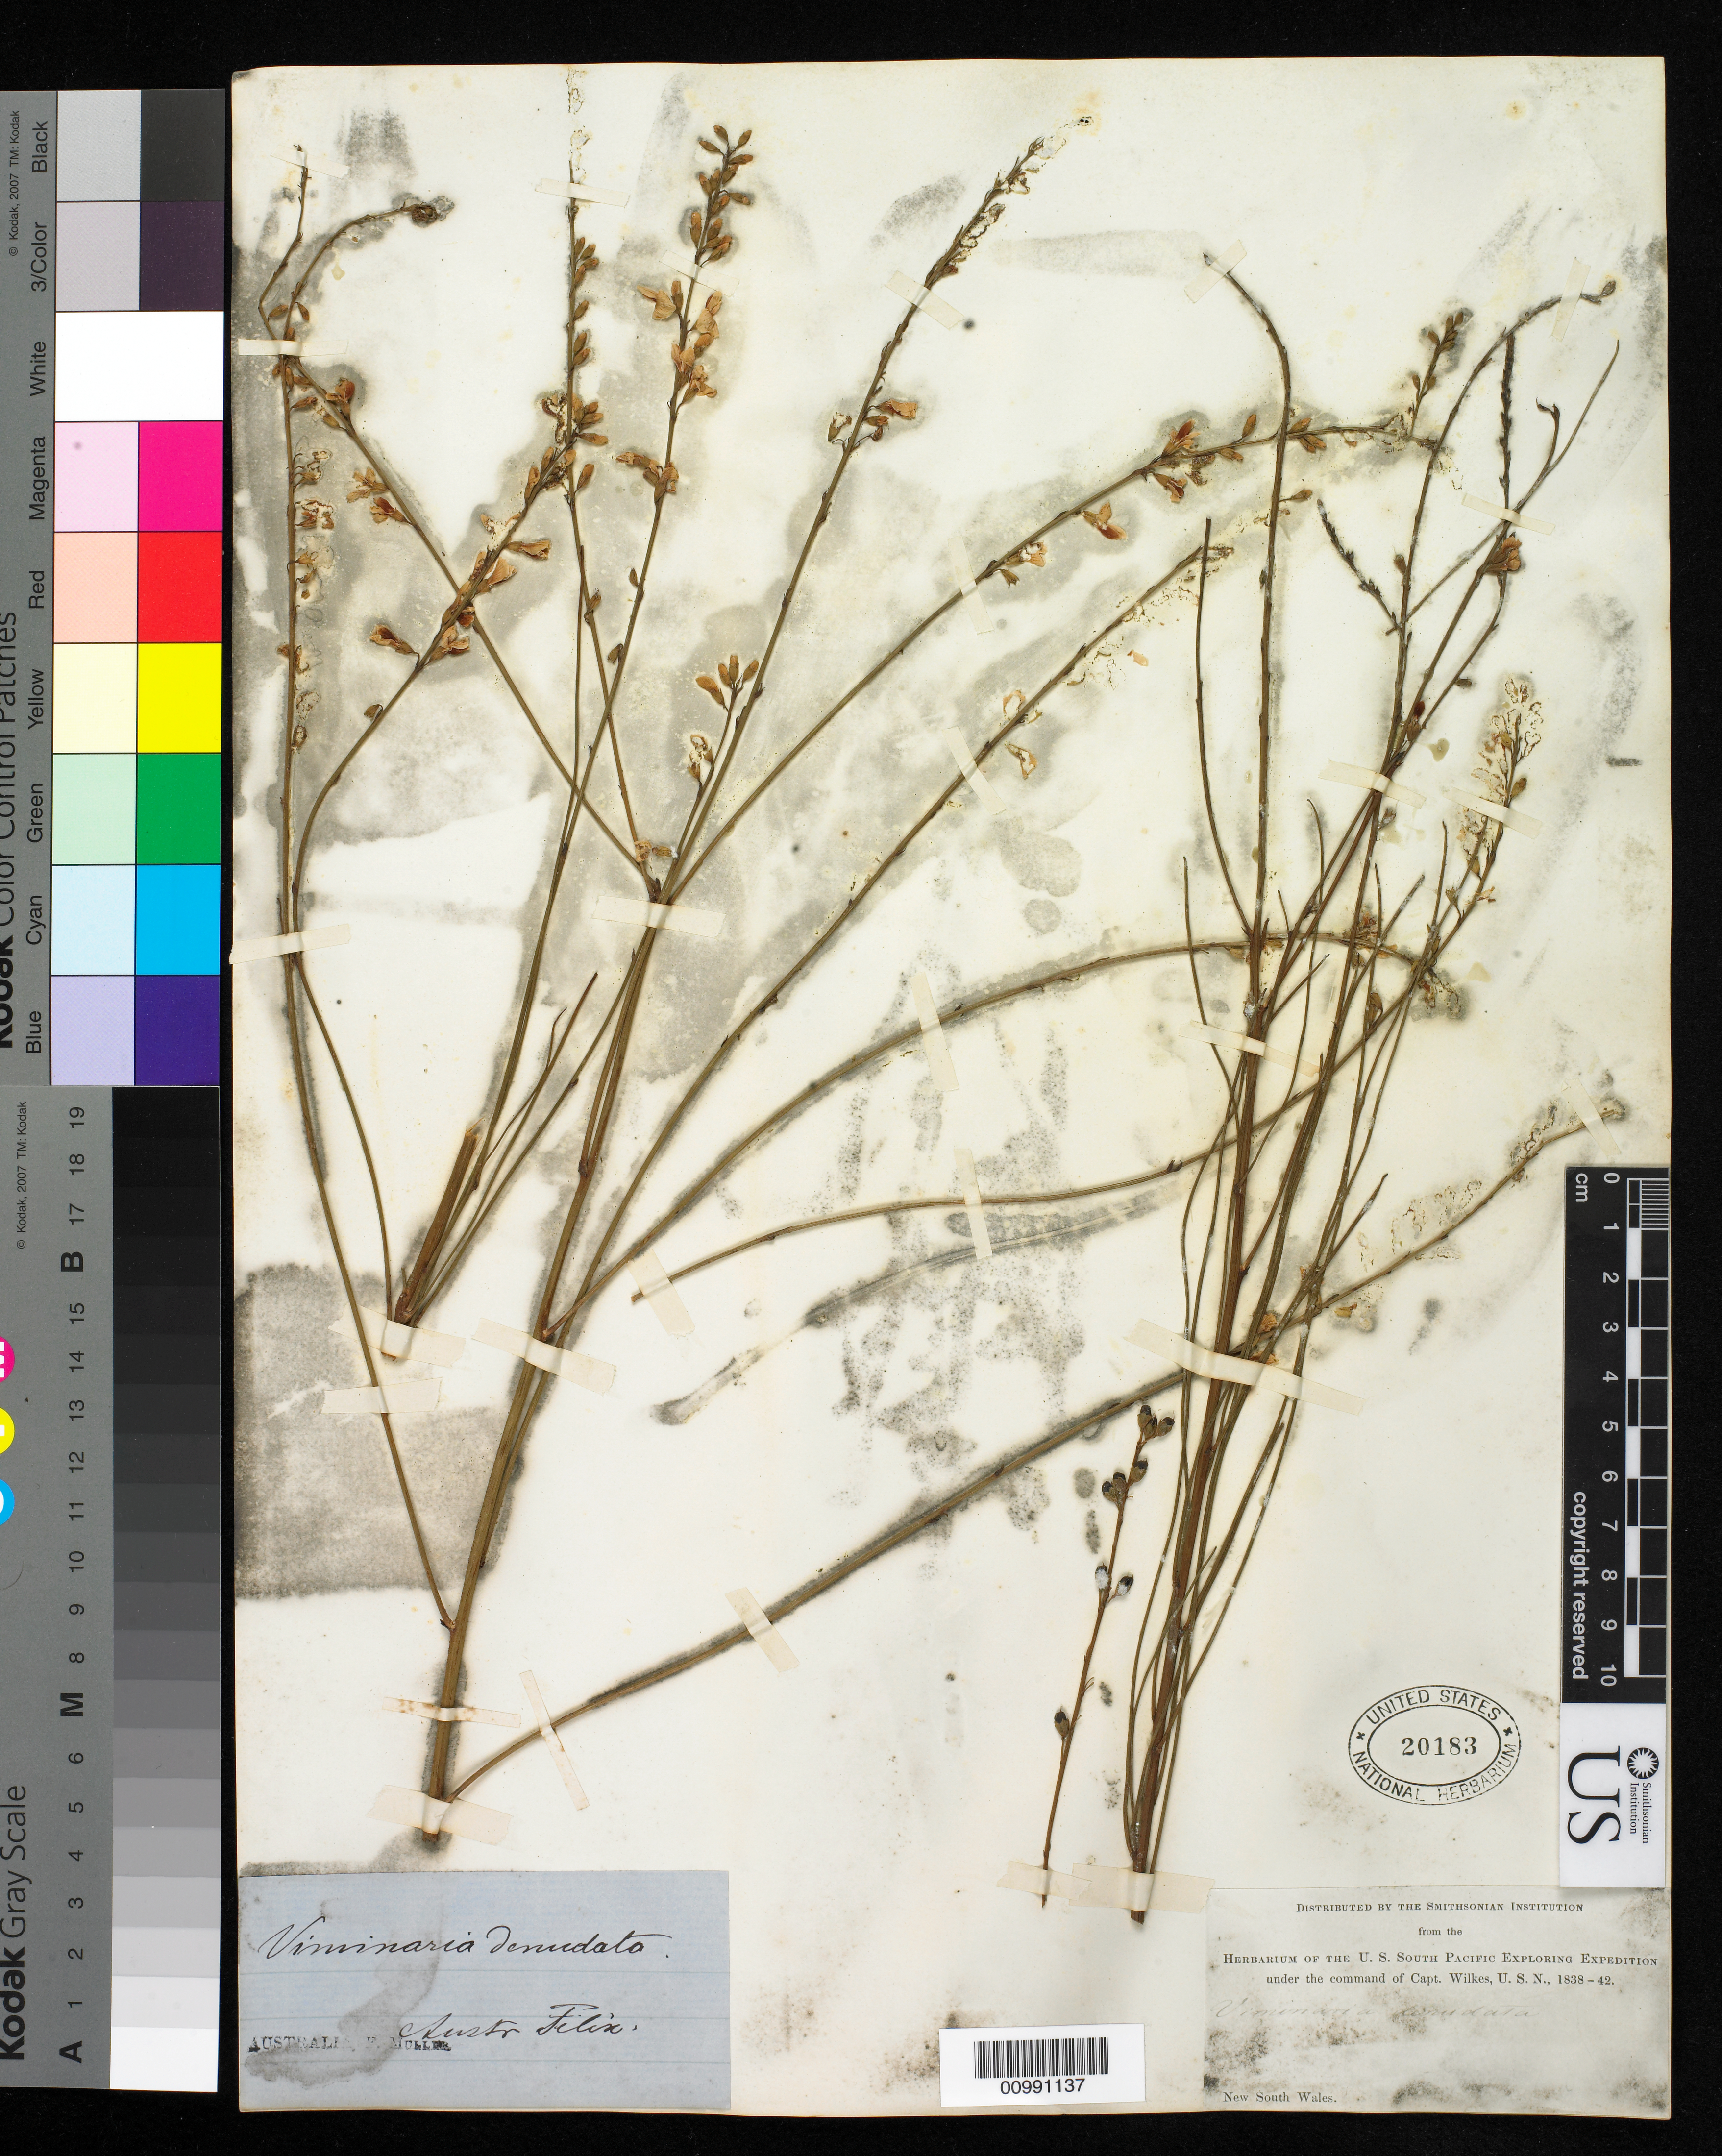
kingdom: Plantae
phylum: Tracheophyta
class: Magnoliopsida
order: Fabales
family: Fabaceae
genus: Viminaria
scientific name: Viminaria denudata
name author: Sm.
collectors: Wilkes Explor. Exped.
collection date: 1838/1842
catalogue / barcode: US 20183